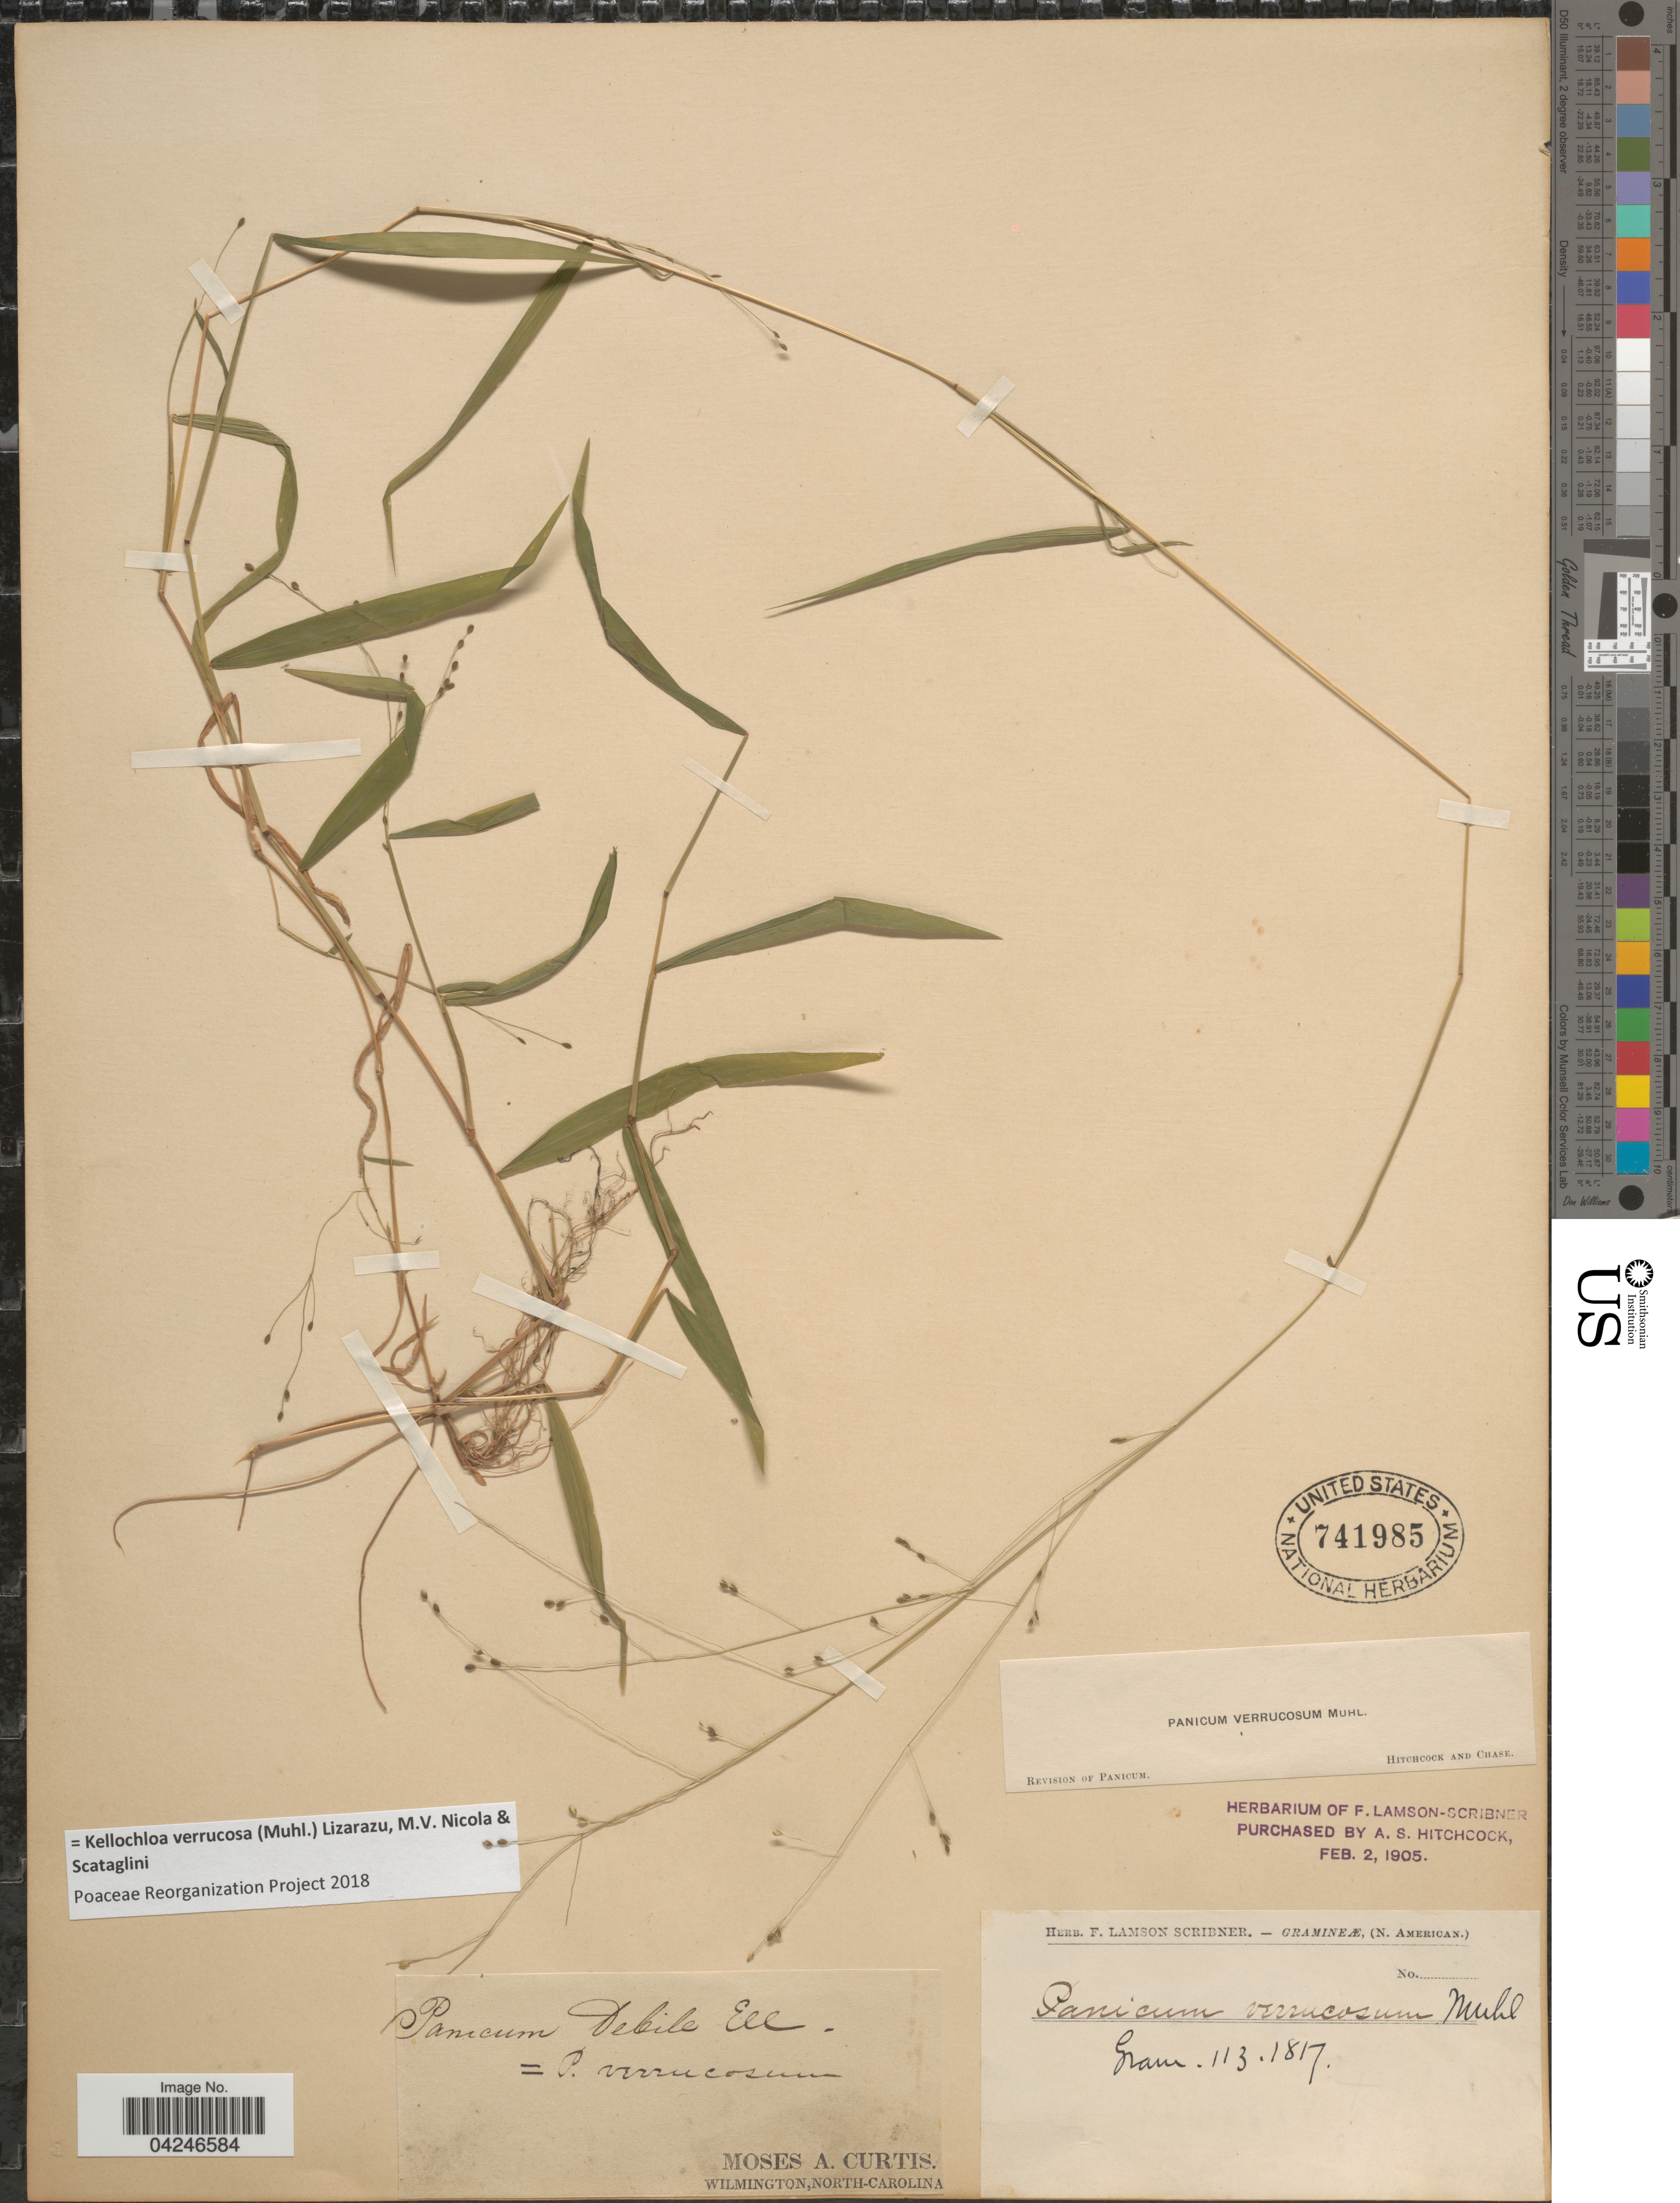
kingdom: Plantae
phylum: Tracheophyta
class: Liliopsida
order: Poales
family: Poaceae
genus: Kellochloa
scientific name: Kellochloa verrucosa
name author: (Muhl.) Lizarazu et al.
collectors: M. A. Curtis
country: United States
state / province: North Carolina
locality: Wilmington.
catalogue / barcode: US 741985